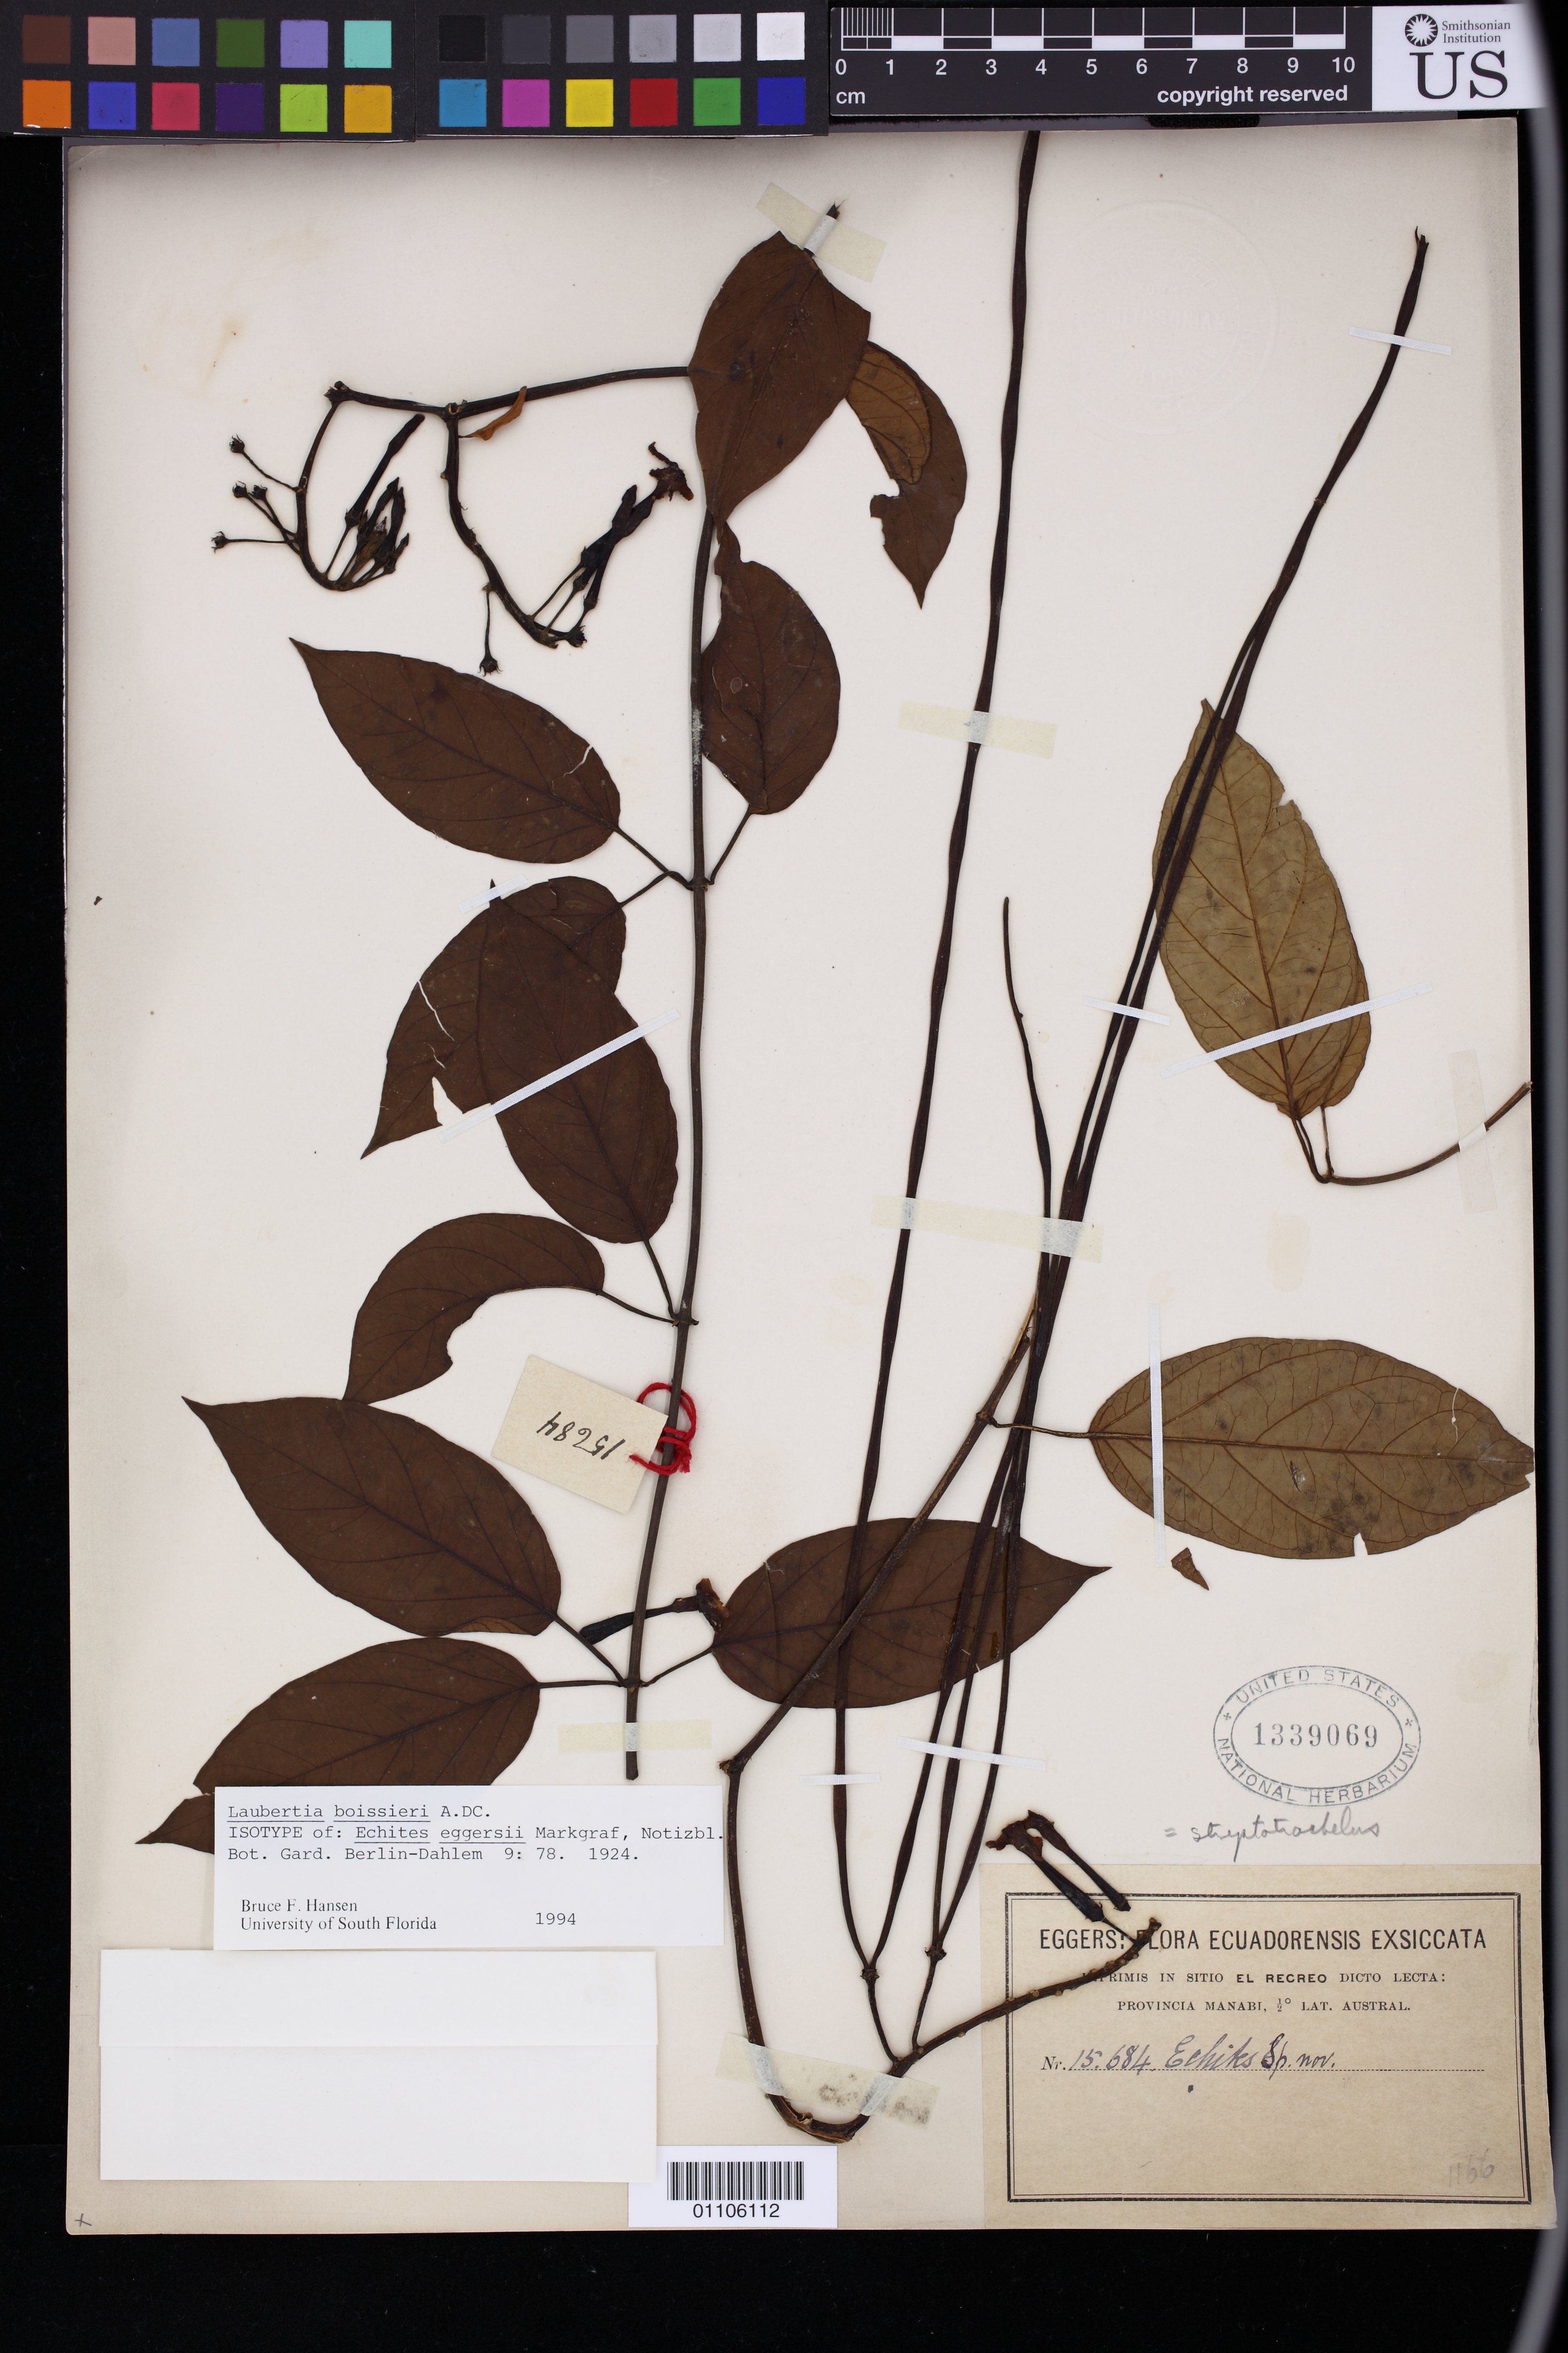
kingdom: Plantae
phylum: Tracheophyta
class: Magnoliopsida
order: Gentianales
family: Apocynaceae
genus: Echites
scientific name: Echites eggersii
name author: Markgr.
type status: Isotype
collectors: H. F. A. von Eggers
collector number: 15684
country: Ecuador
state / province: Manabí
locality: El Recreo.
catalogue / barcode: US 1339069